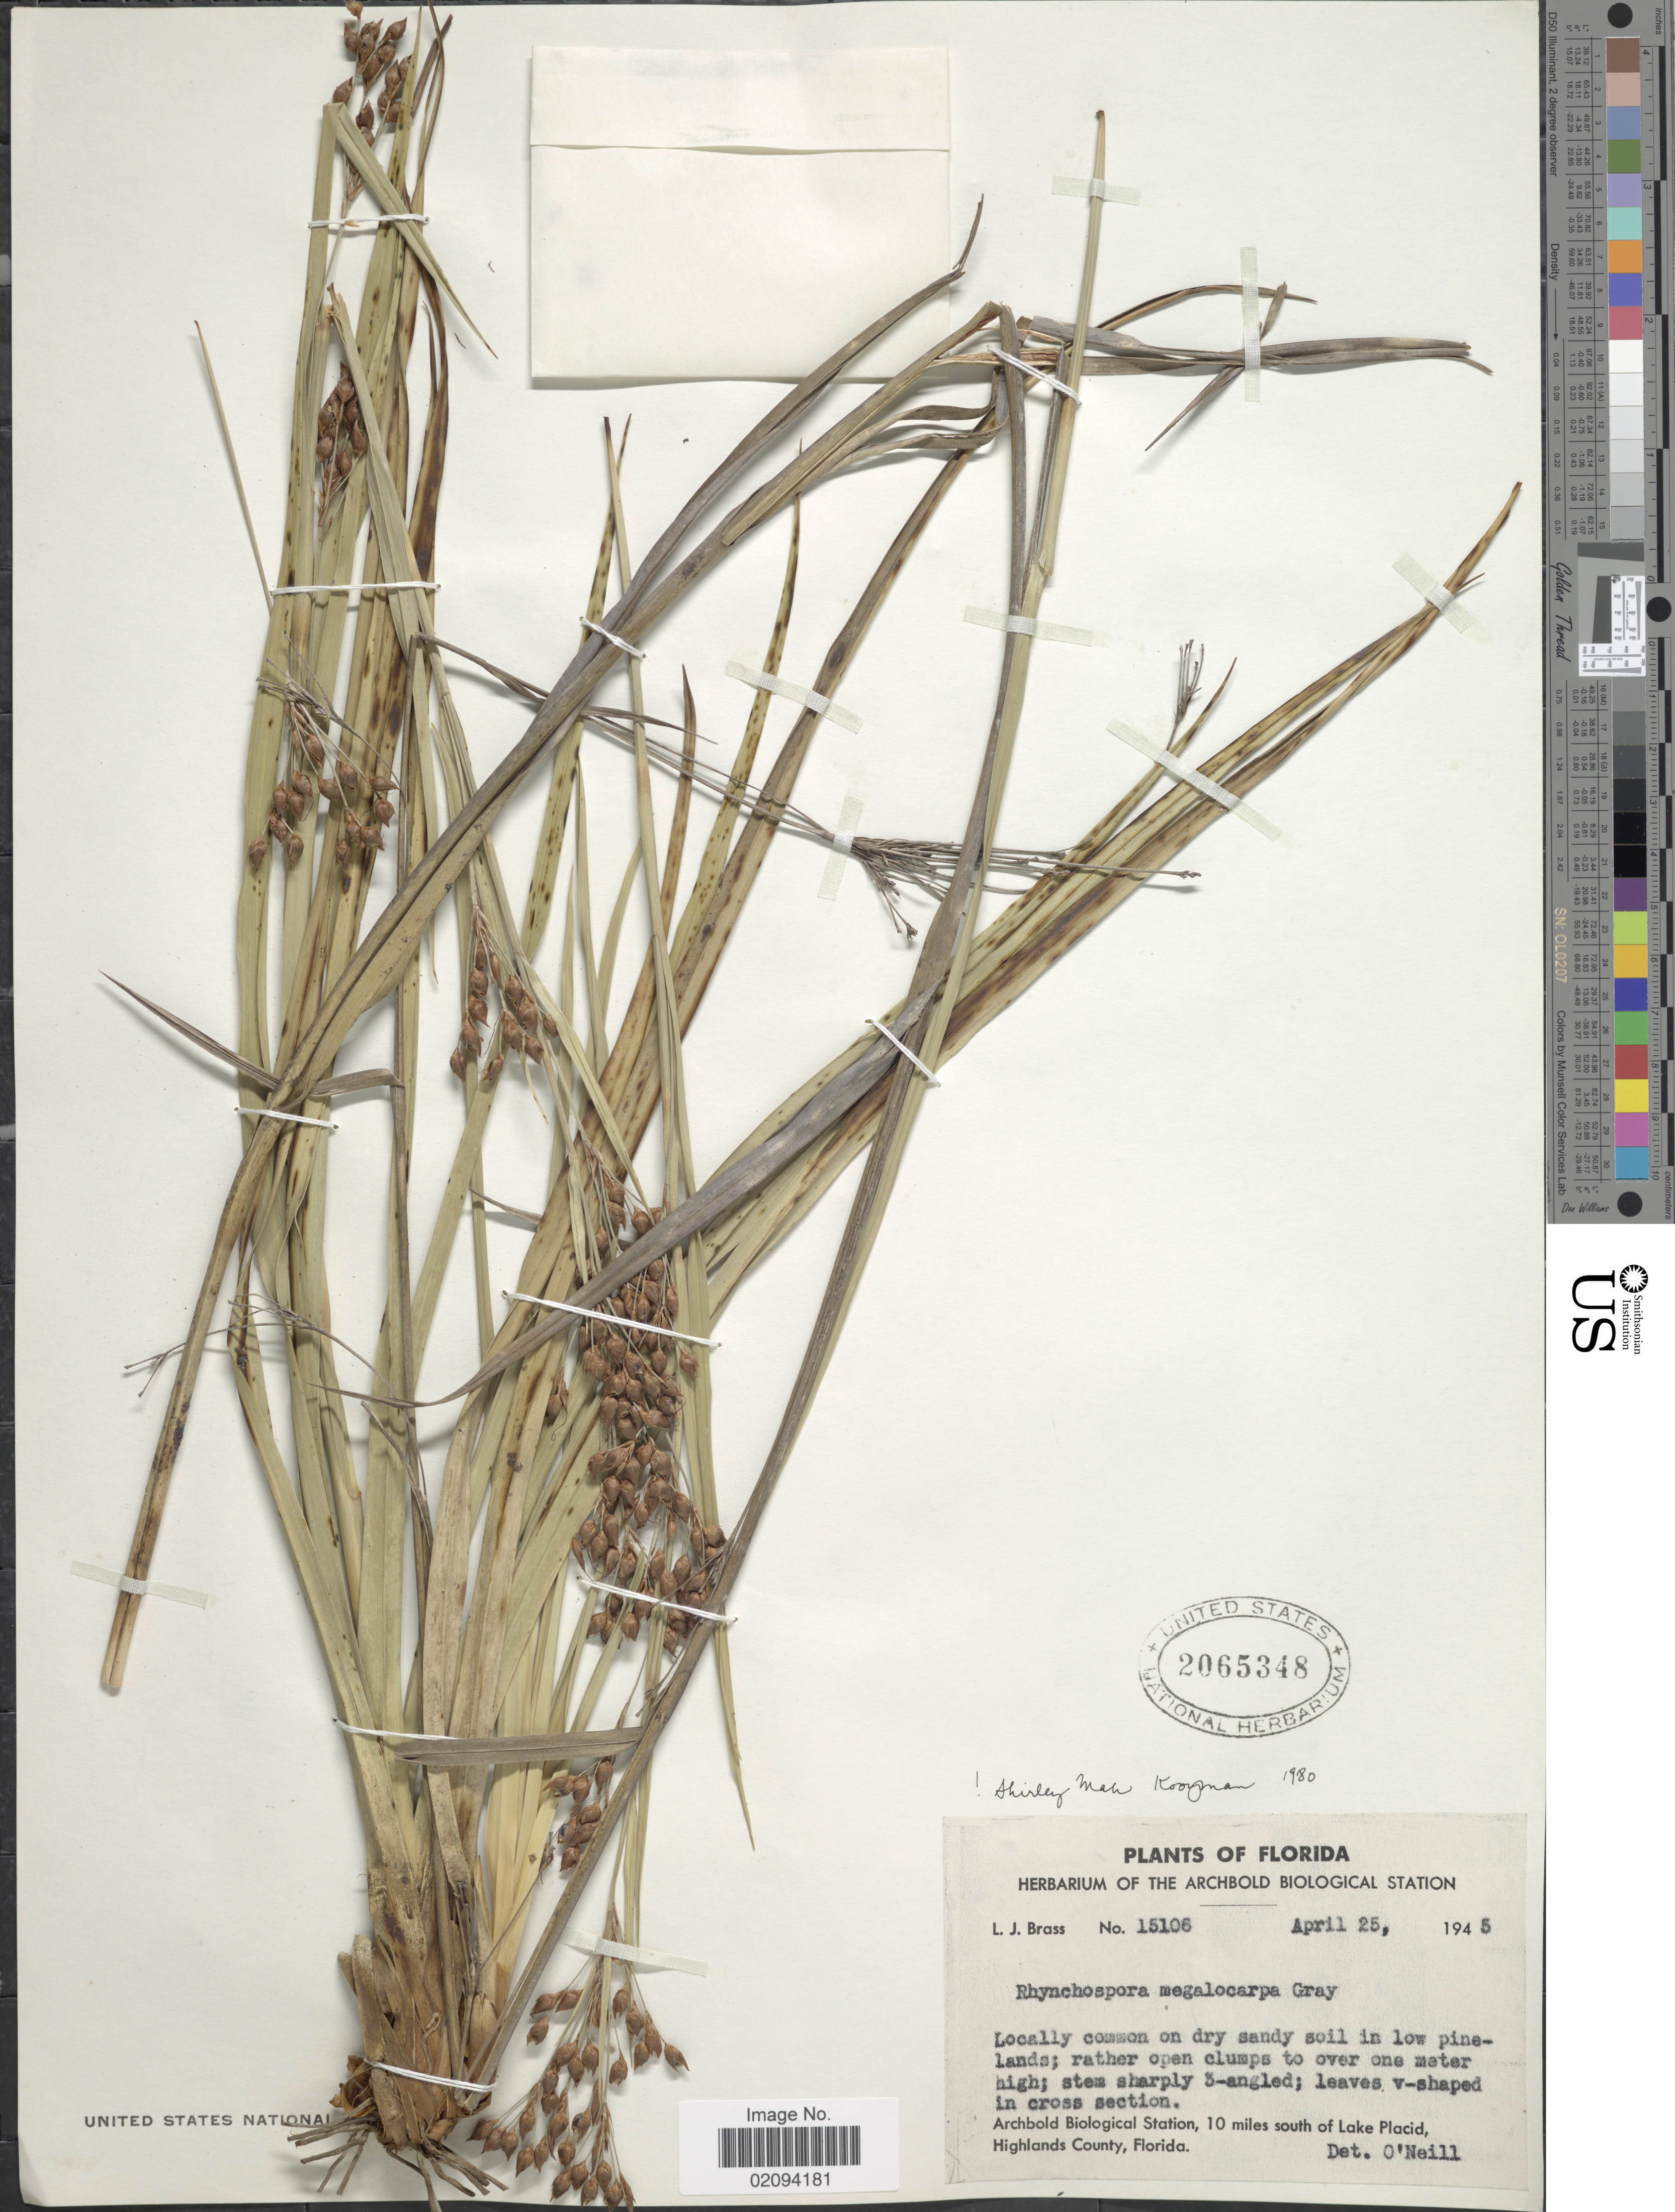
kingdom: Plantae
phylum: Tracheophyta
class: Liliopsida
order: Poales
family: Cyperaceae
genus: Rhynchospora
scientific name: Rhynchospora megalocarpa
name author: A. Gray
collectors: L. J. Brass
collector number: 15106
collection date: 1945-04-25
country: United States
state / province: Florida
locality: Archbold Biological Station, 10 miles south of Lake Placid, Highlands County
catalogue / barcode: US 2065348